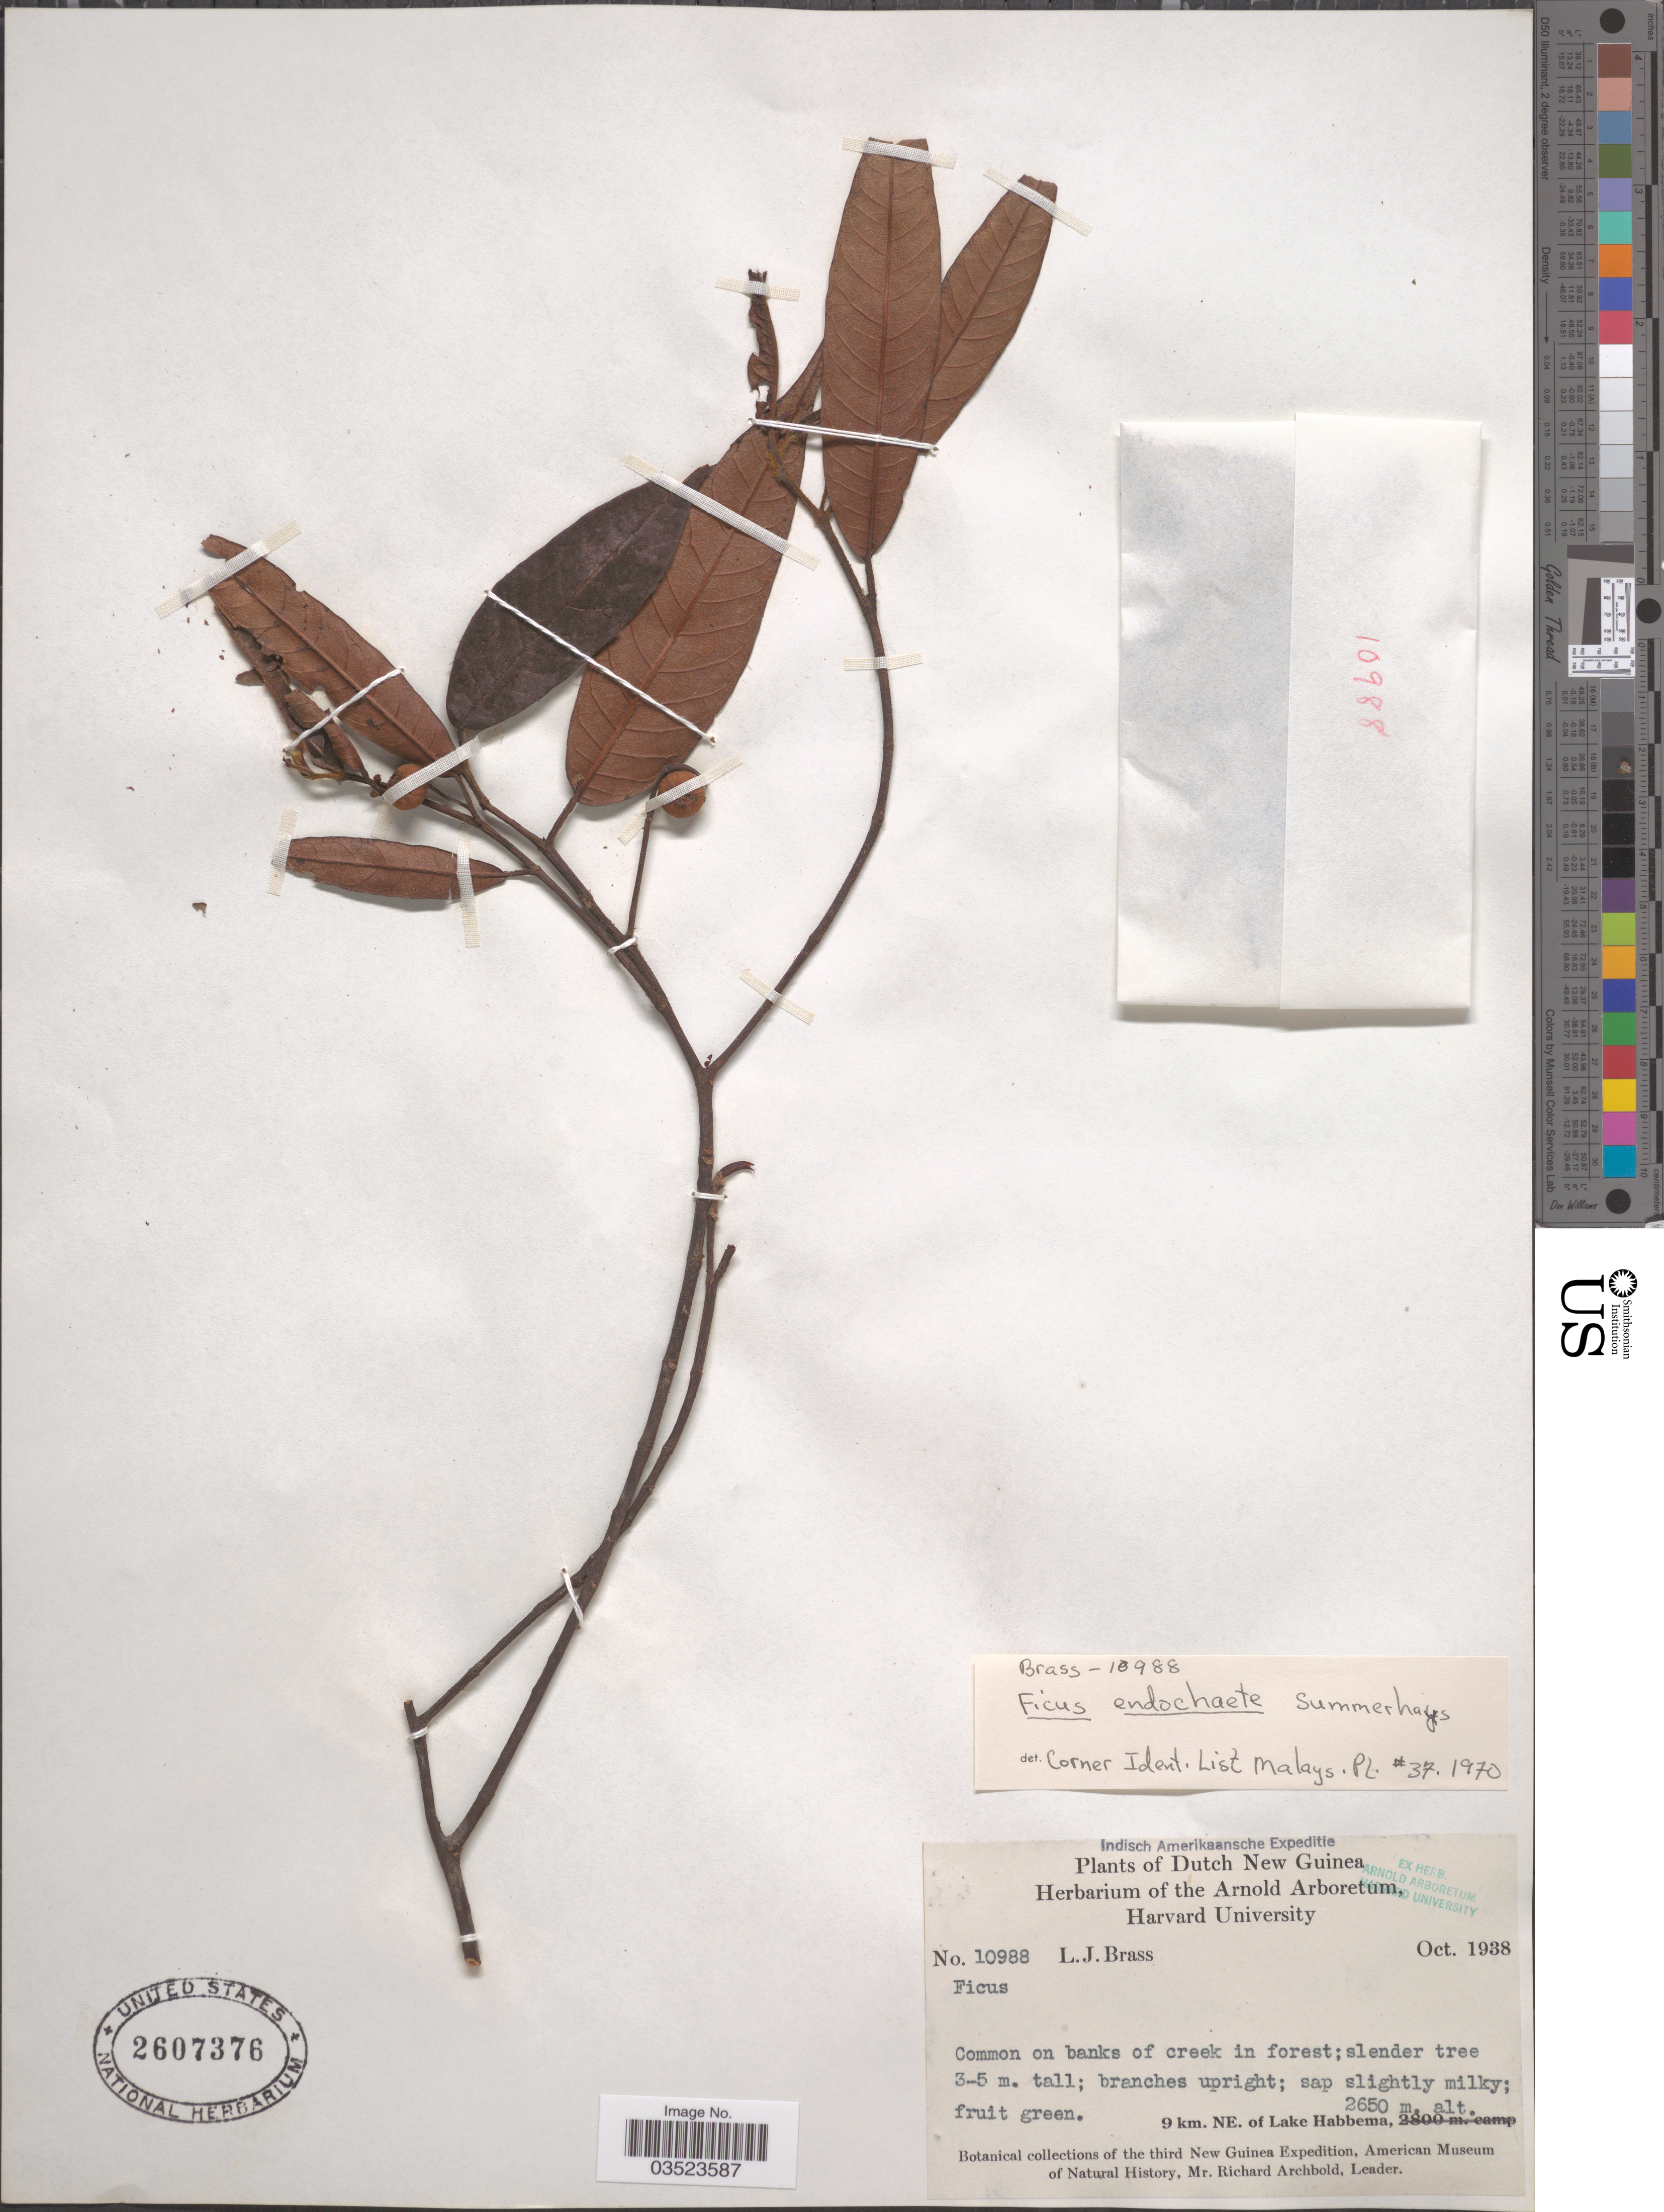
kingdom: Plantae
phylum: Tracheophyta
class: Magnoliopsida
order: Rosales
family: Moraceae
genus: Ficus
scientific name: Ficus endochaete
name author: Summerh.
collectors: L. J. Brass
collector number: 10988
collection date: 1938-10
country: Indonesia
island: New Guinea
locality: Dutch New Guinea. 9 km. NE. of Lake Habbema. New Guinea.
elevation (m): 2650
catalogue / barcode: US 2607376